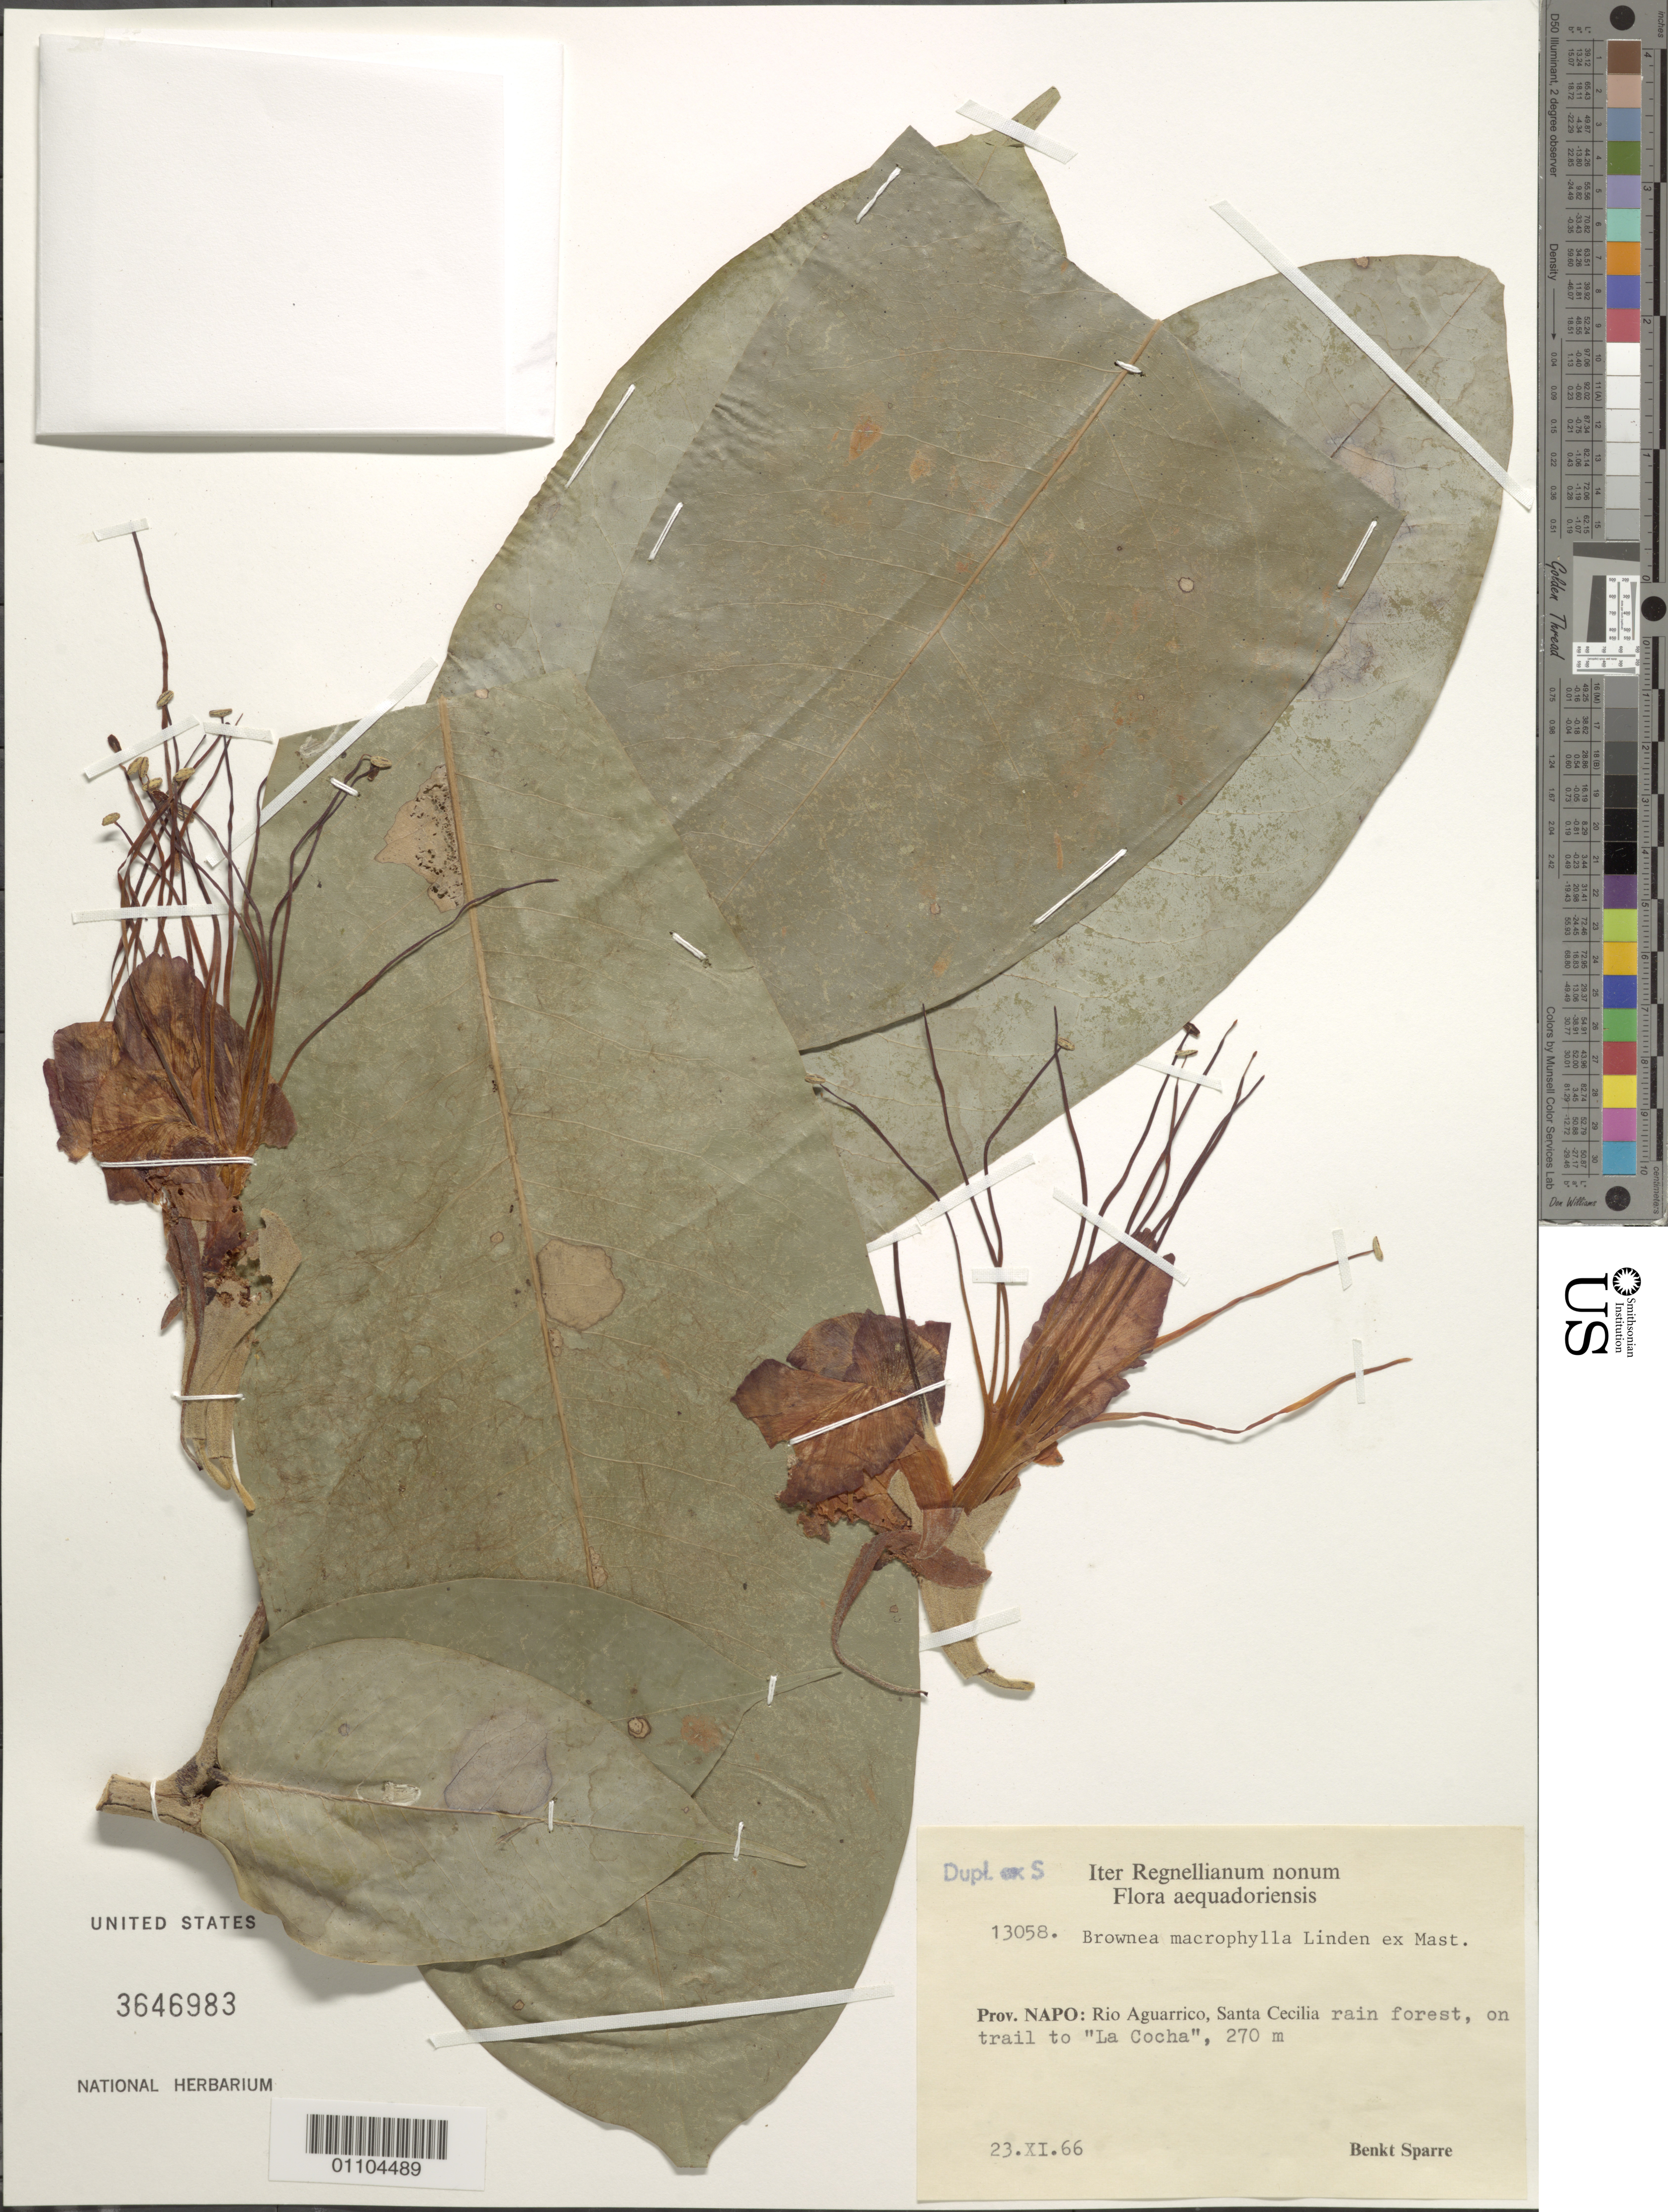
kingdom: Plantae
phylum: Tracheophyta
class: Magnoliopsida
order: Fabales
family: Fabaceae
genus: Brownea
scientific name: Brownea macrophylla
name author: B.L. Linden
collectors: B. Sparre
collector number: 13058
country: Ecuador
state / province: Napo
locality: Rio Aguarrico, Santa Celilia rain forest, on trail to La Cocha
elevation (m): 270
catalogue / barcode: US 3646983